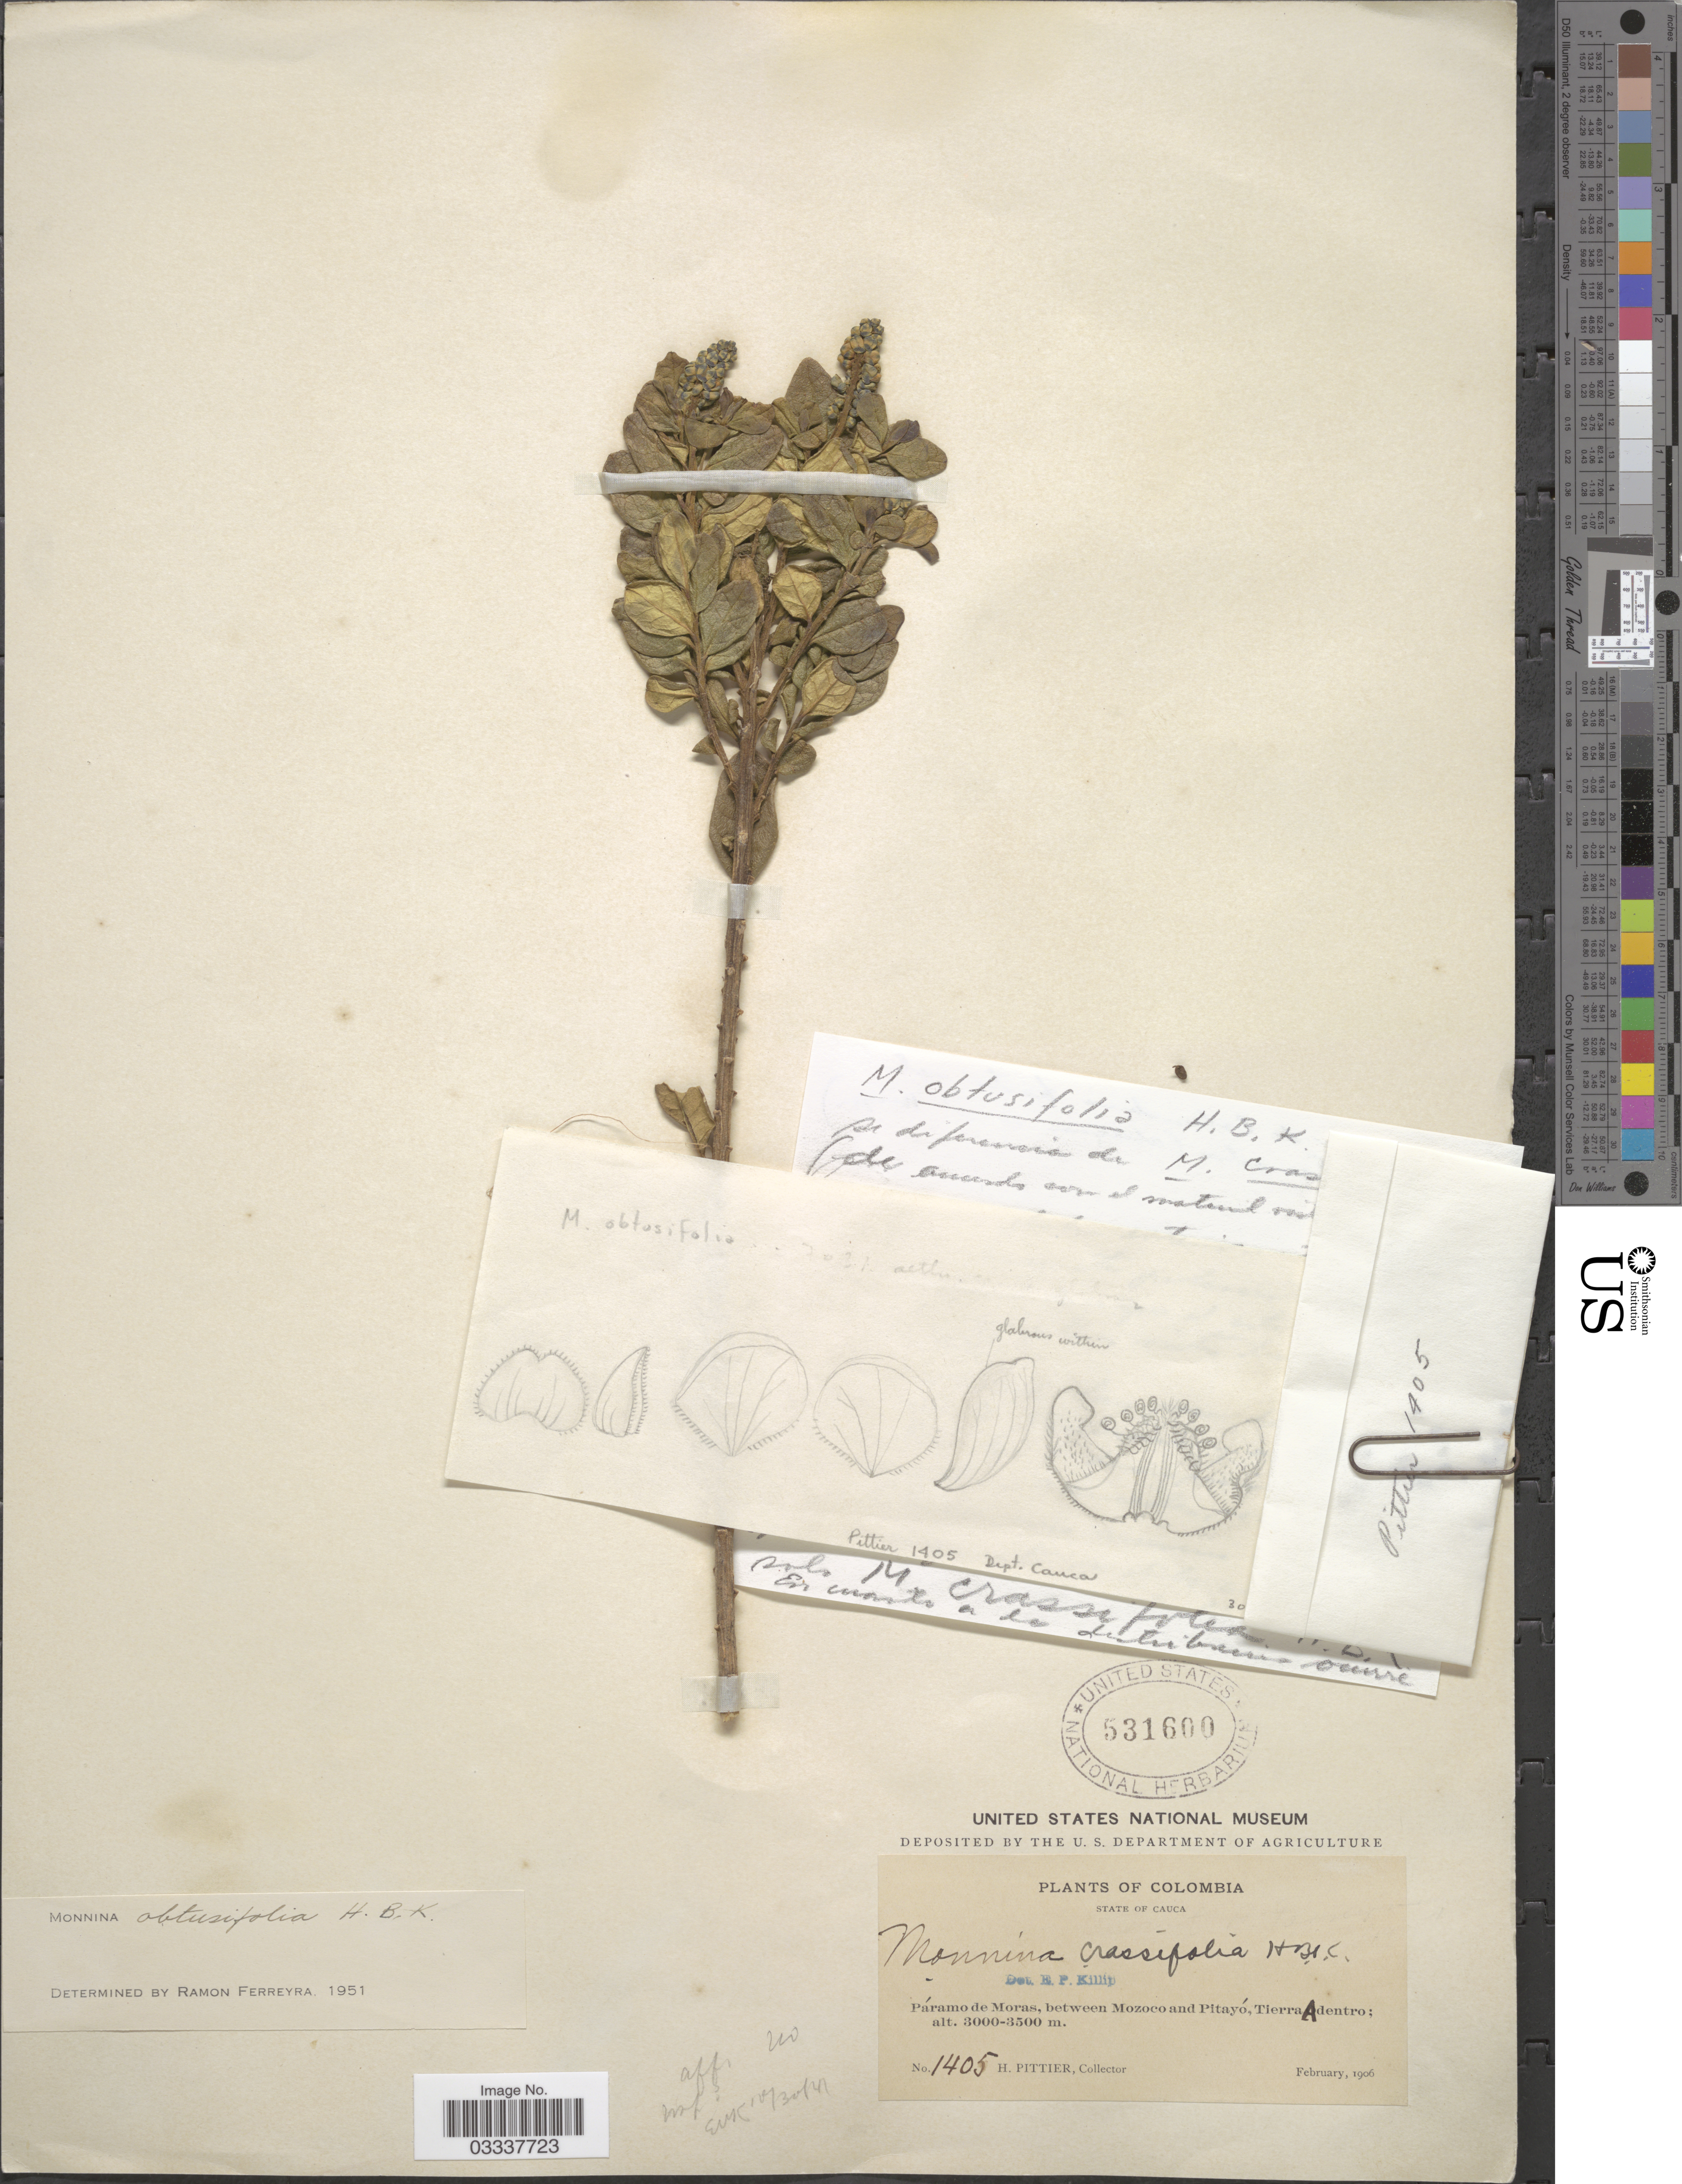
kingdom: Plantae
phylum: Tracheophyta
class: Magnoliopsida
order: Fabales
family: Polygalaceae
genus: Monnina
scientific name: Monnina phillyreoides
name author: (Bonpl.) B. Eriksen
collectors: H. F. Pittier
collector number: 1405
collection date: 1906-02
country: Colombia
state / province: Cauca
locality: Páramo de Moras, between Mozoco and Pitayó, Tierra Adentro.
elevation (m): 3000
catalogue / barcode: US 531600